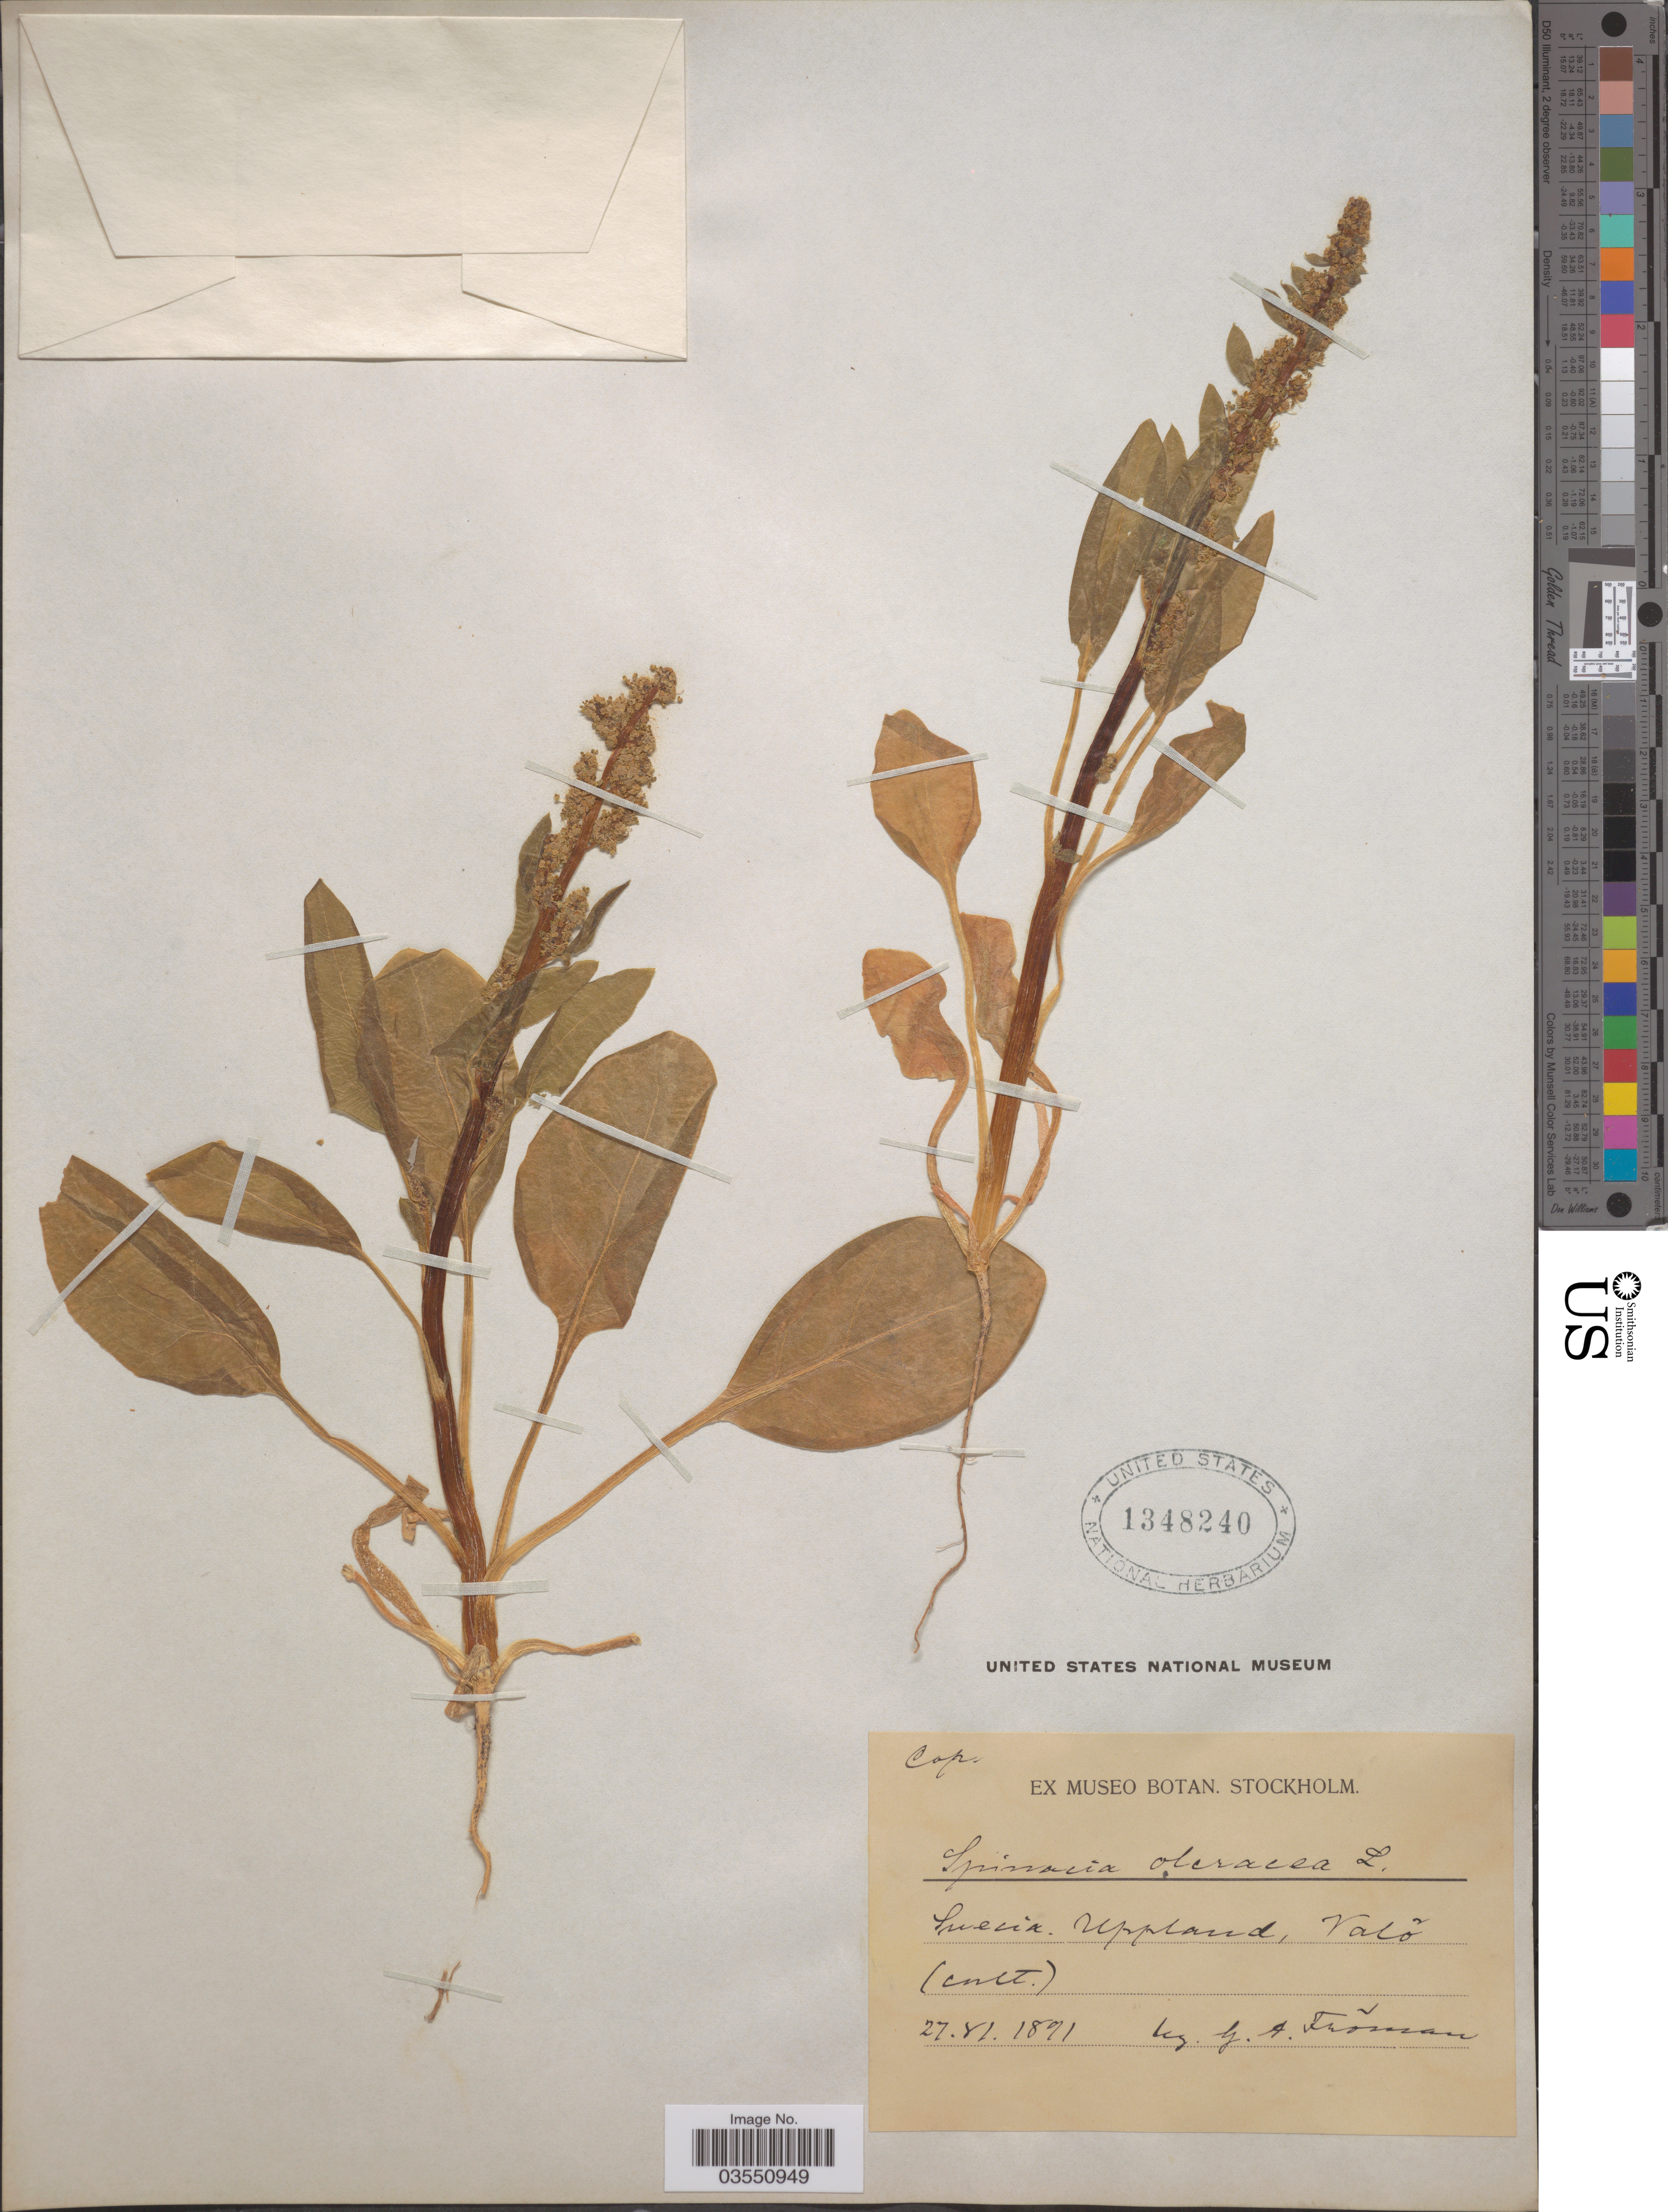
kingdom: Plantae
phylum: Tracheophyta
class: Magnoliopsida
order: Caryophyllales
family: Amaranthaceae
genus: Spinacia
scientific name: Spinacia oleracea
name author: L.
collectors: G. Fröman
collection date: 1891-06-27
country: Sweden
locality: Suecia. Uppland, Valô.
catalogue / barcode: US 1348240